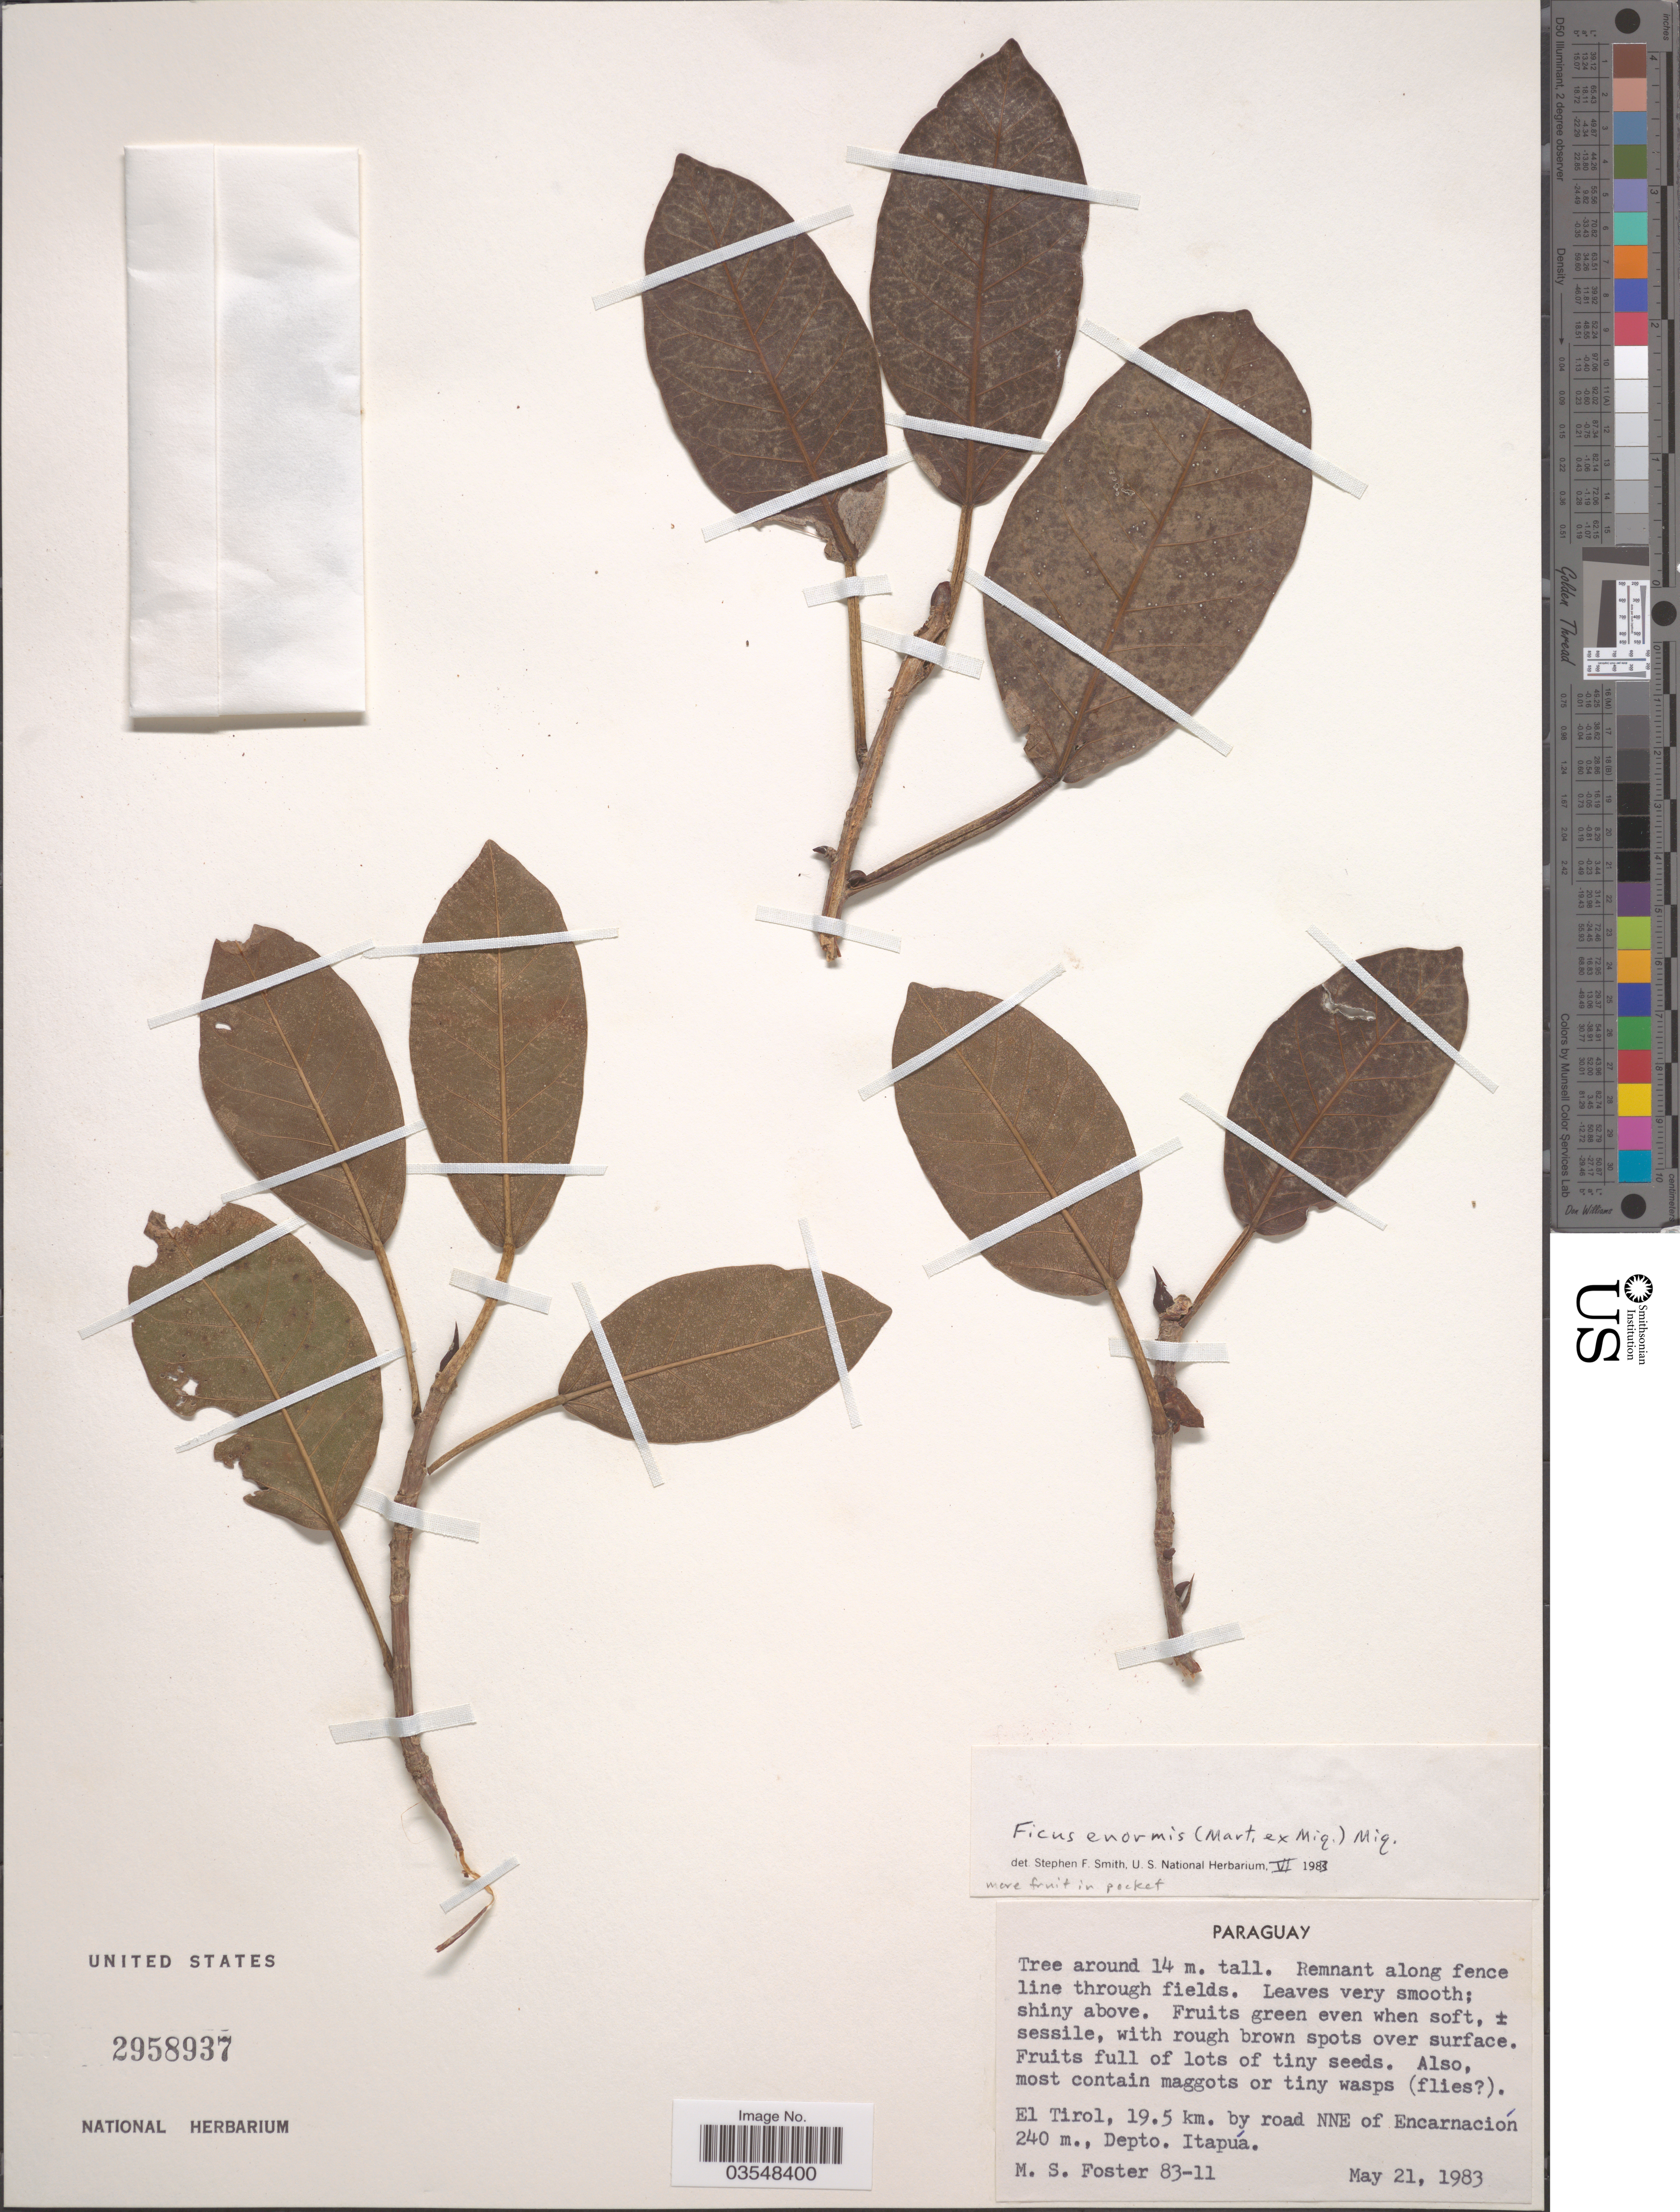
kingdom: Plantae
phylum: Tracheophyta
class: Magnoliopsida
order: Rosales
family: Moraceae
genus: Ficus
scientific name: Ficus enormis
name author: Mart. ex Miq.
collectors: M. Foster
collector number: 83-11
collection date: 1983-05-21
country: Paraguay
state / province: Itapua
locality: El Tirol, 19.5 km. by road NNE of Encarnación, Depto. Itapúa.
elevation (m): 240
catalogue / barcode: US 2958937